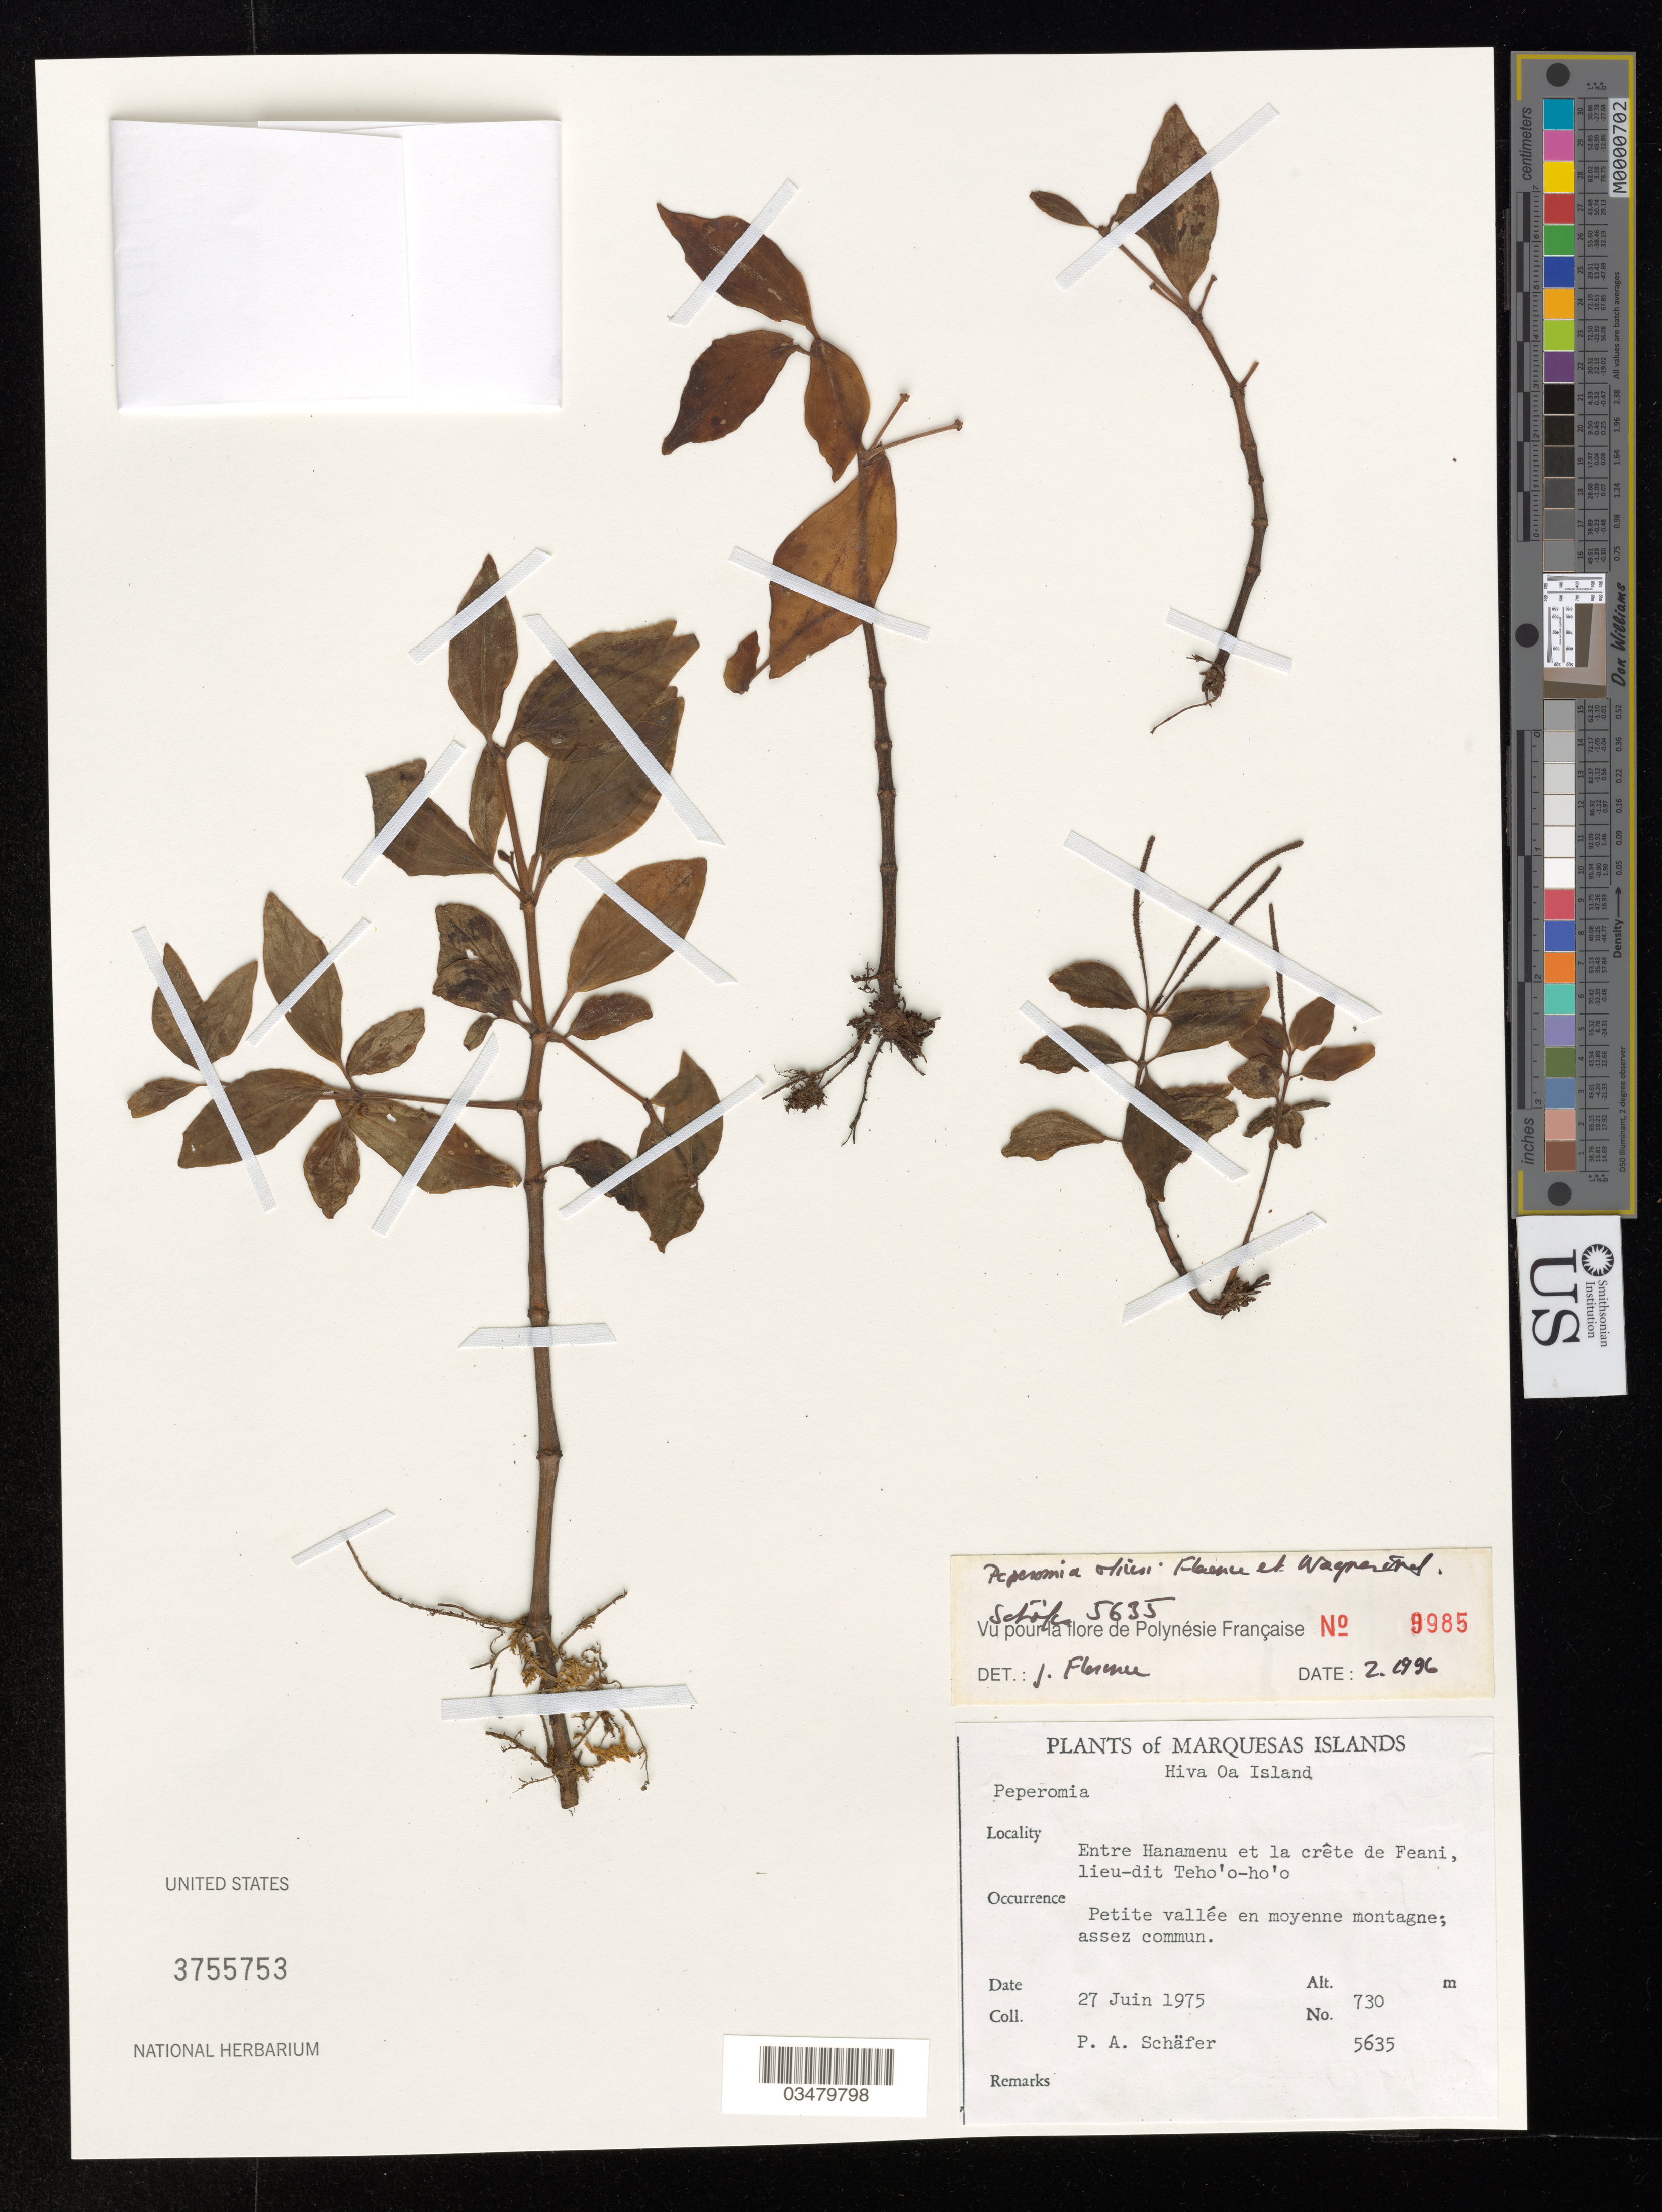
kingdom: Plantae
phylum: Tracheophyta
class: Magnoliopsida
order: Piperales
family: Piperaceae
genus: Peperomia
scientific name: Peperomia oliveri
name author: J. Florence & W.L. Wagner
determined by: Florence, J.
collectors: P. A. Schäfer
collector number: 5635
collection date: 1975-06-27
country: French Polynesia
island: Hiva Oa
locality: Entre Hanamenu et la crête de Feani, lieu-dit Teho'o-ho'o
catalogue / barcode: US 3755753